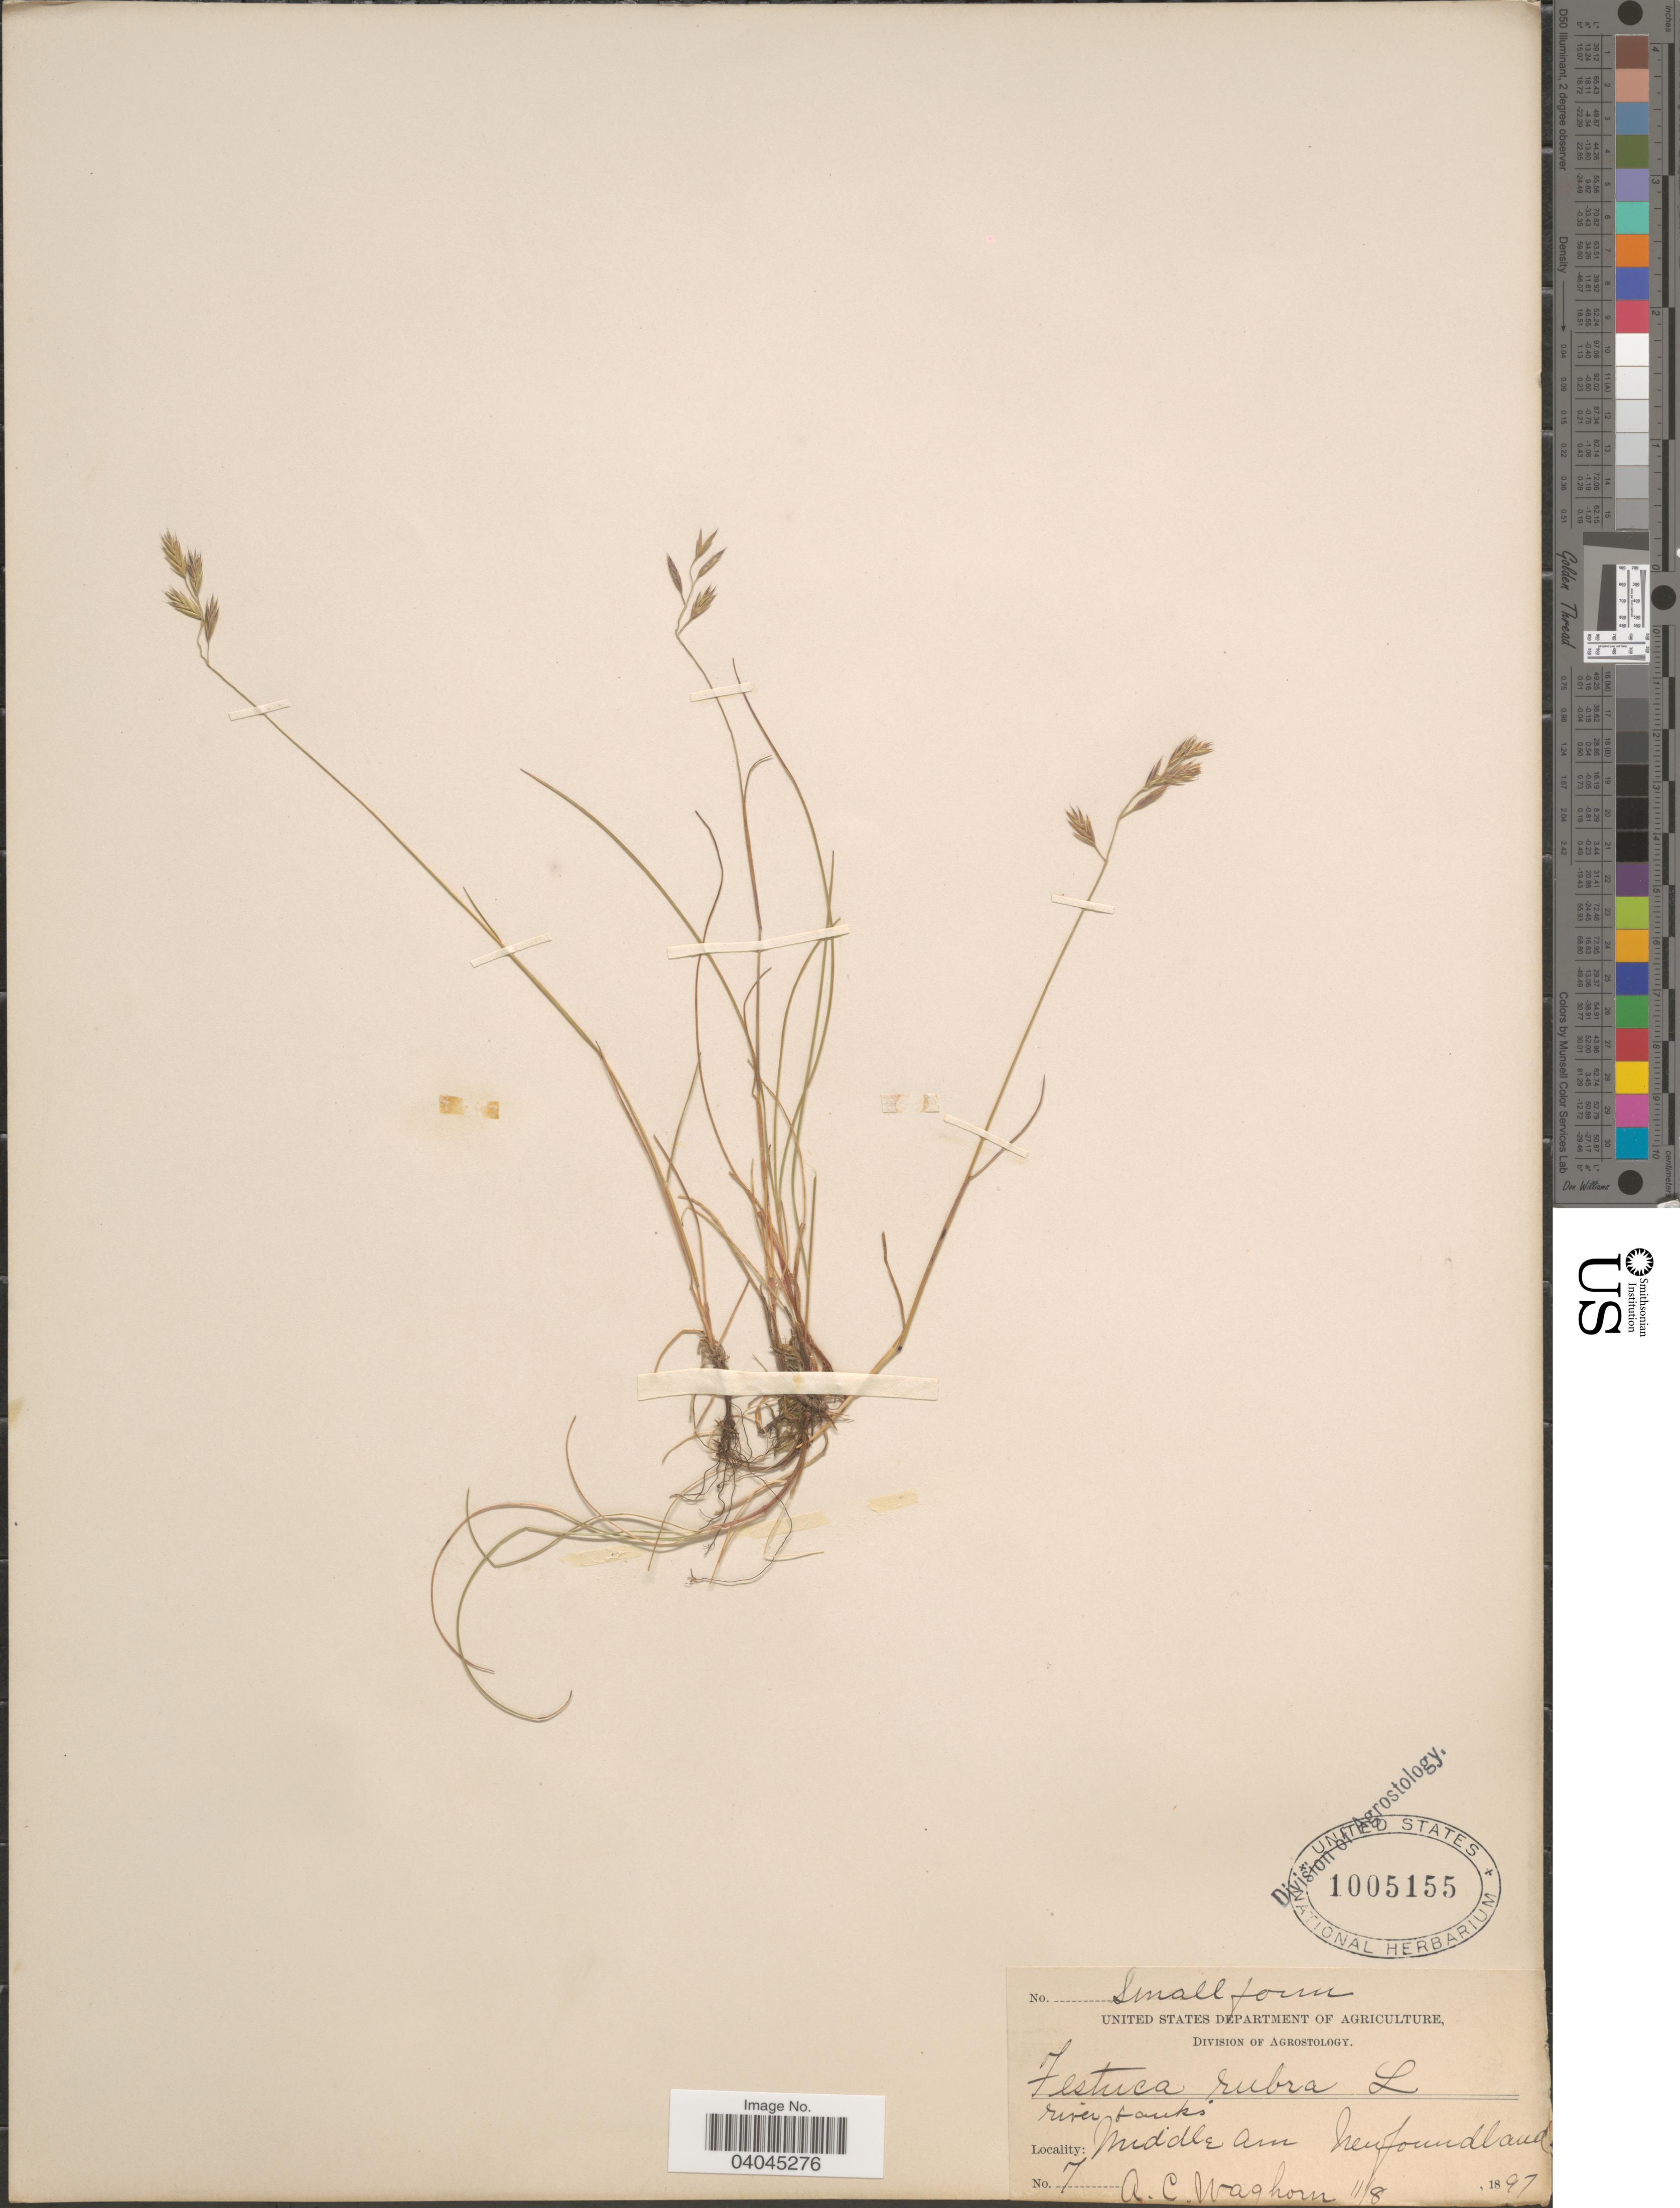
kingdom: Plantae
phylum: Tracheophyta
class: Liliopsida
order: Poales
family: Poaceae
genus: Festuca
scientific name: Festuca rubra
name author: L.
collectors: A. Waghorne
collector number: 7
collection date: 1897-08-11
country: Canada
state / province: Newfoundland and Labrador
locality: Middle Arm.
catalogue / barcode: US 1005155